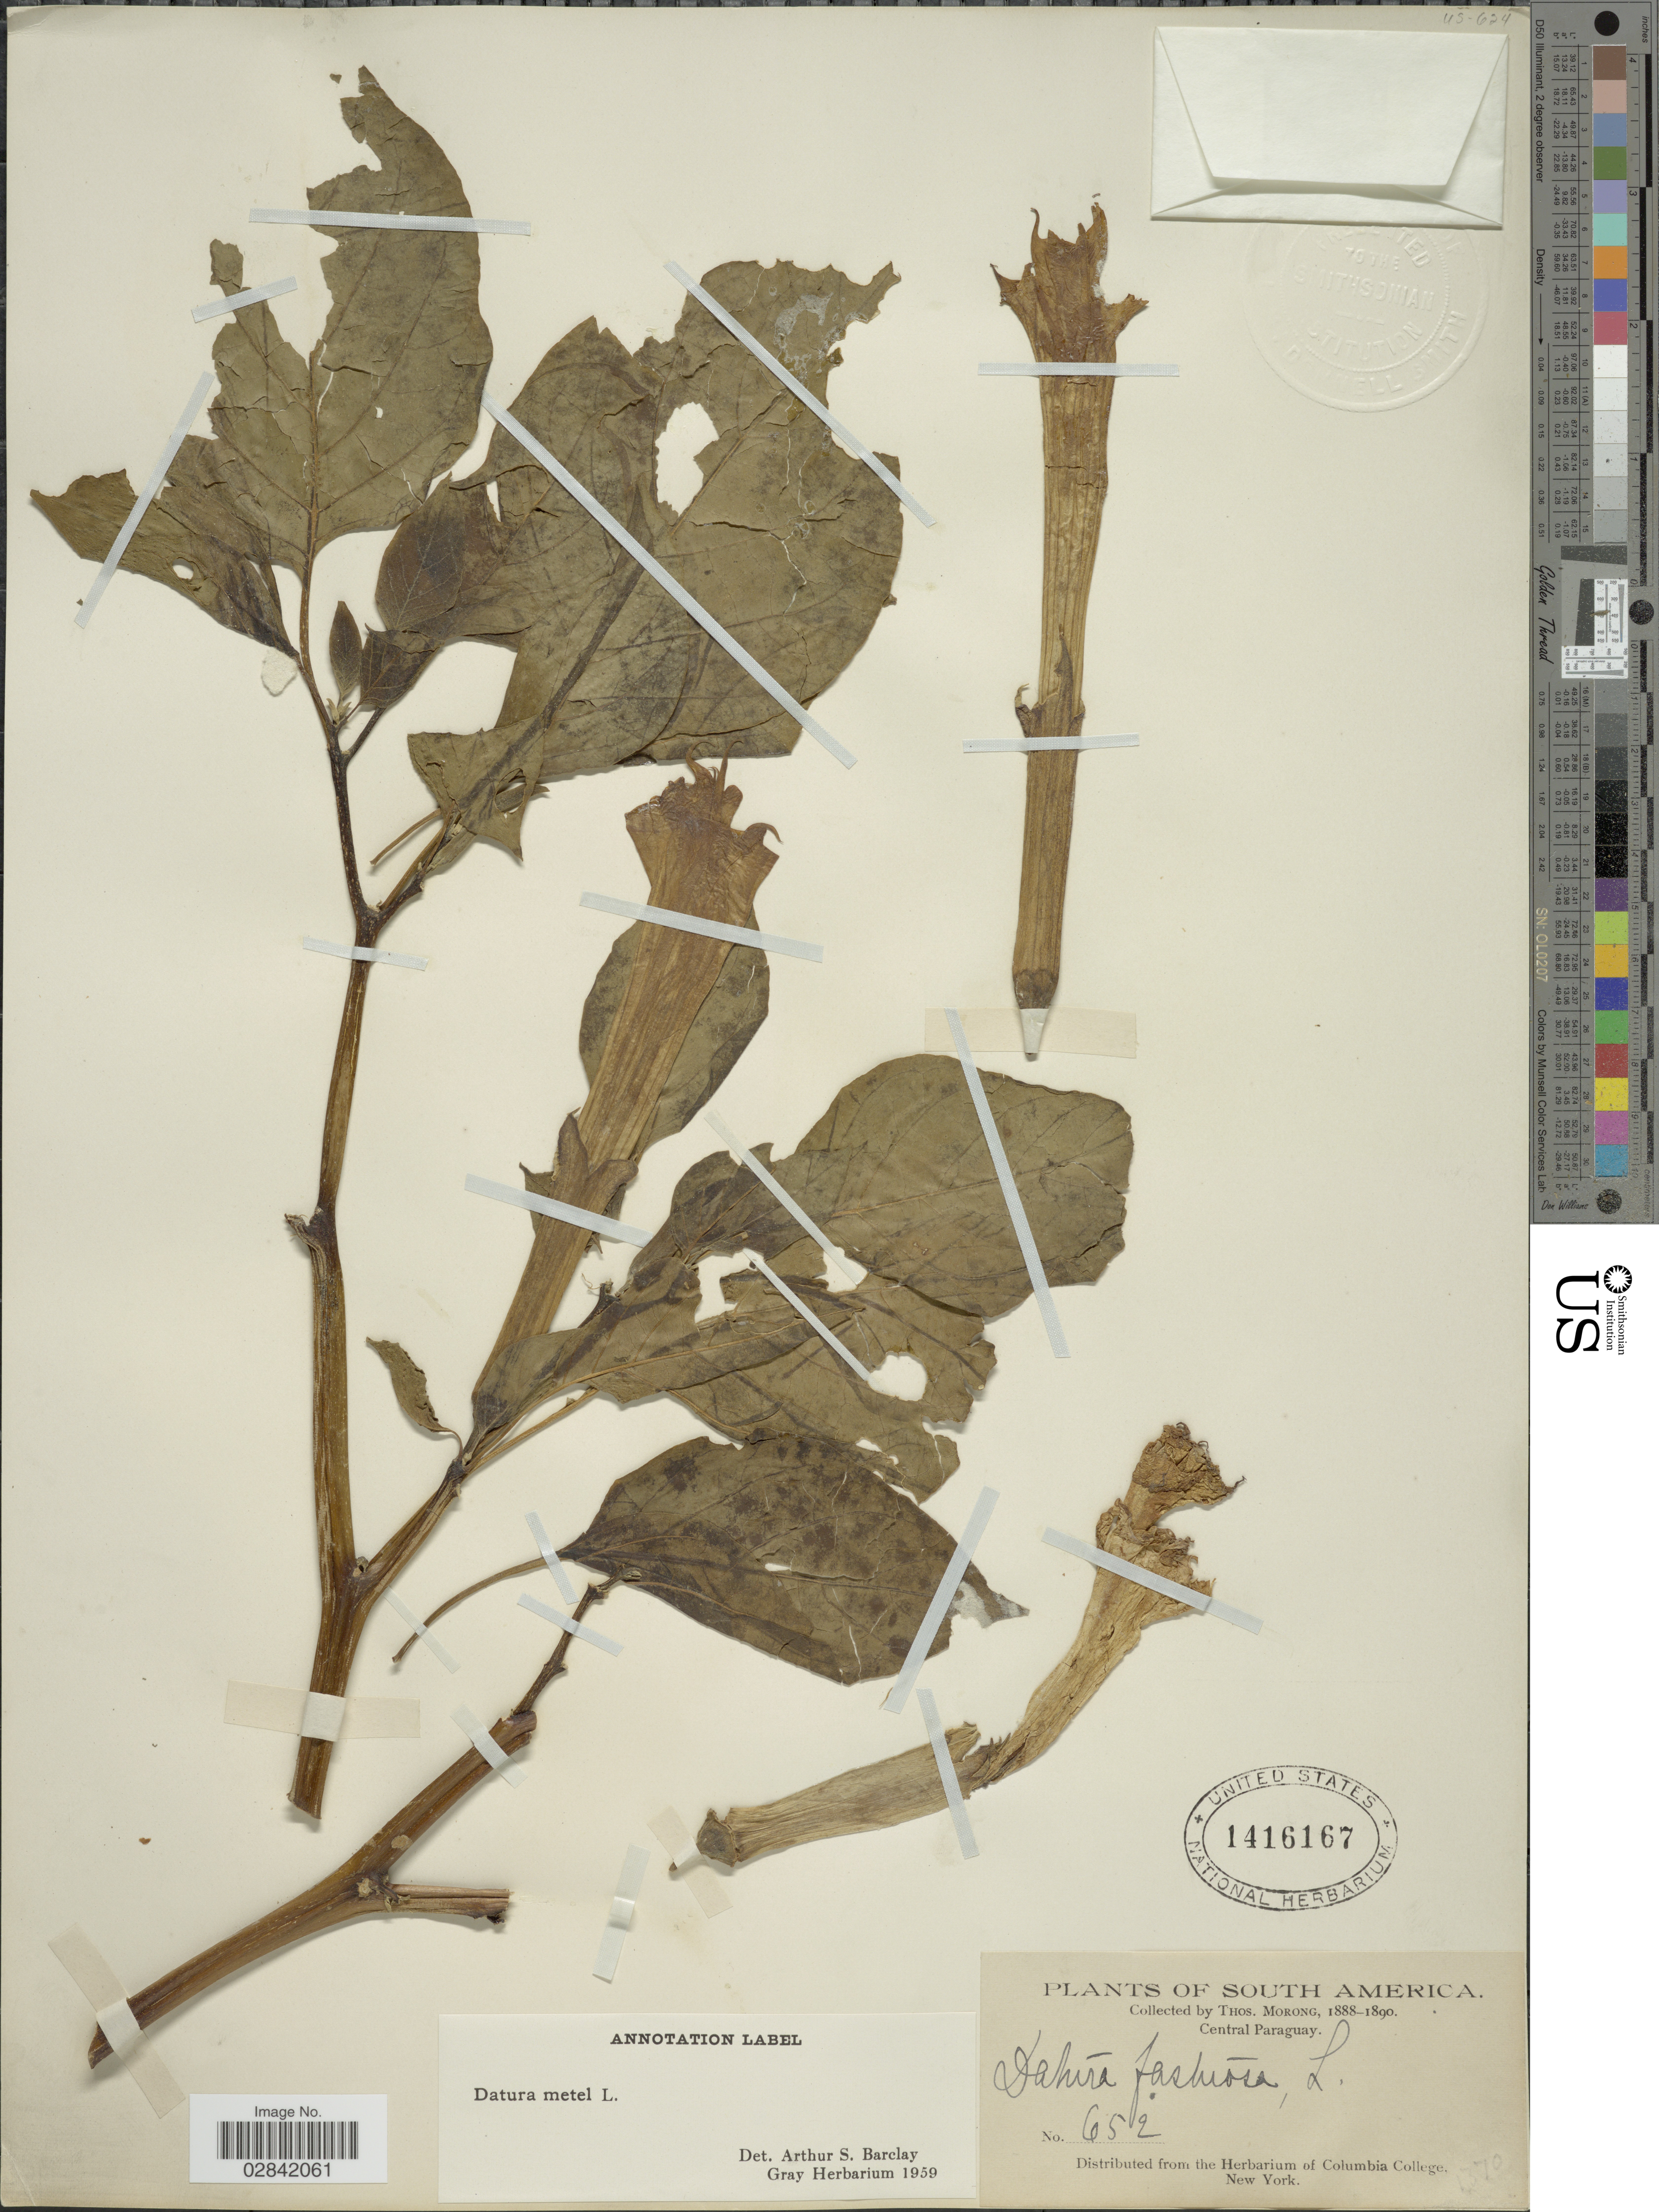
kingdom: Plantae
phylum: Tracheophyta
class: Magnoliopsida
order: Solanales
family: Solanaceae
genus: Datura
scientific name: Datura metel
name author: L.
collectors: ex herb. T. Morong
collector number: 652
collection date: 1888/1890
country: Paraguay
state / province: Central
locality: Central Paraguay.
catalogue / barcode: US 1416167